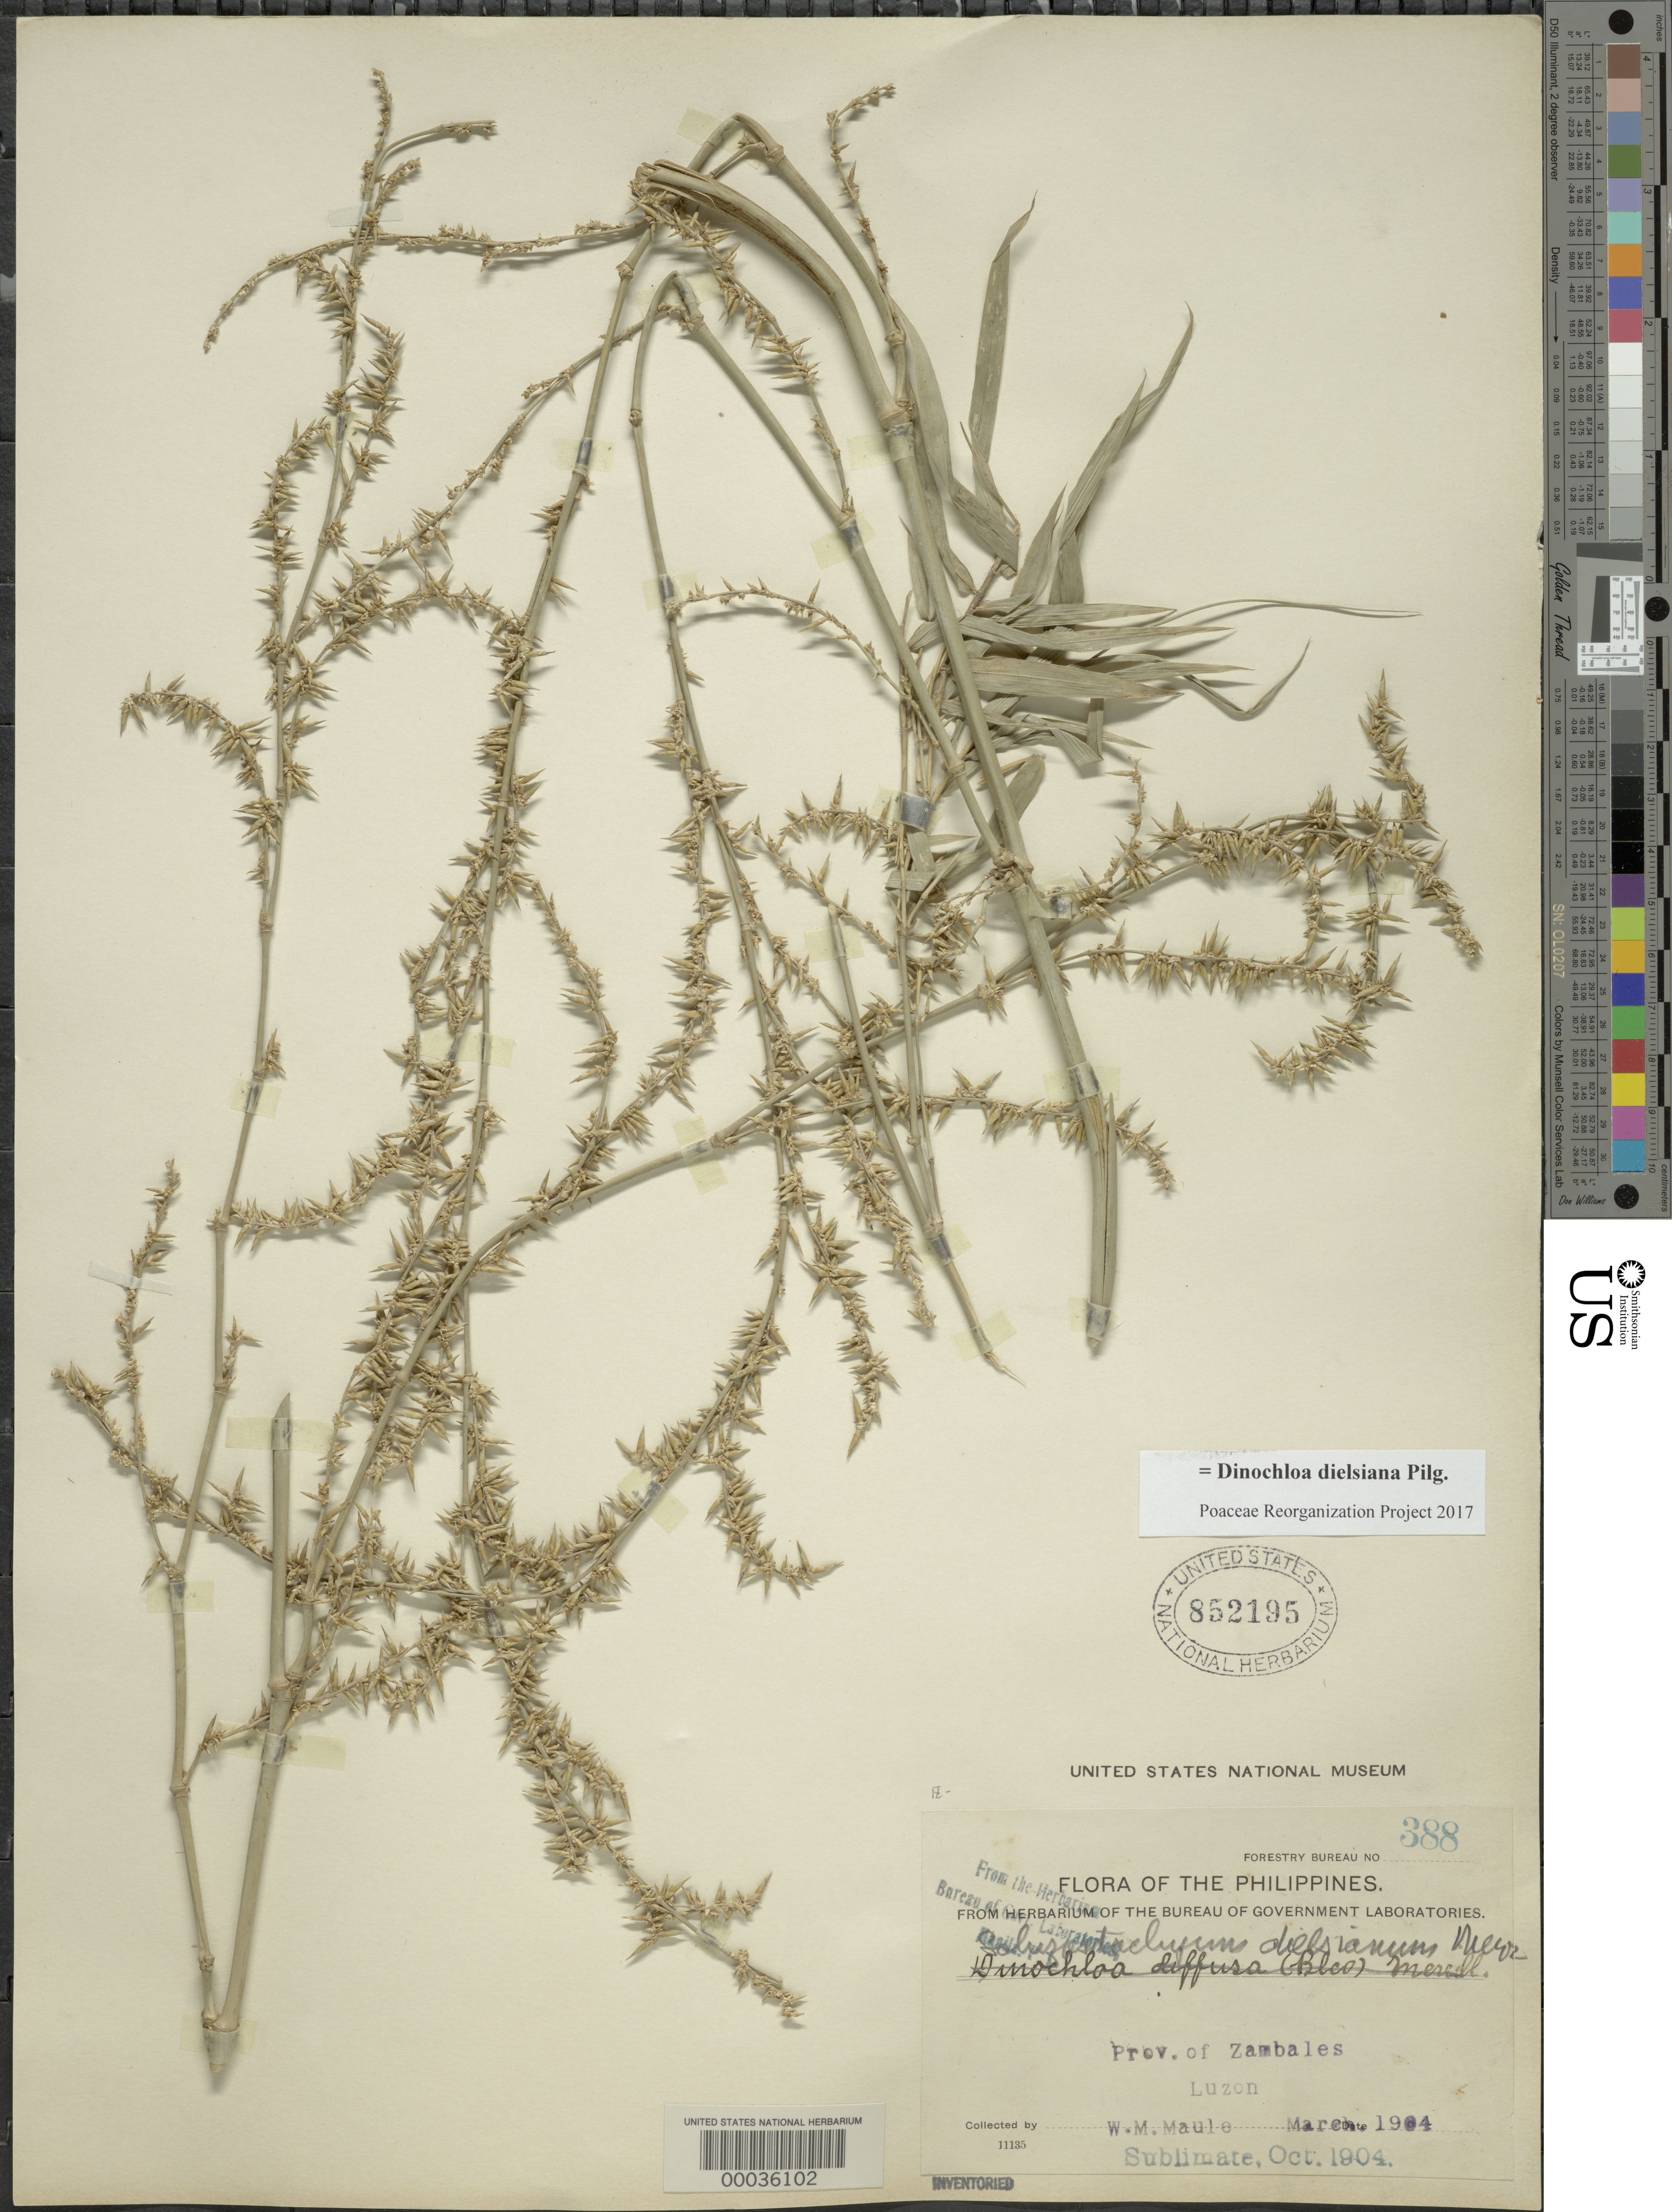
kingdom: Plantae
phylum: Tracheophyta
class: Liliopsida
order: Poales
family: Poaceae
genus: Dinochloa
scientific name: Dinochloa dielsiana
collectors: W. Maule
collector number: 388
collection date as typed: Mar 1904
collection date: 1904-03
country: Philippines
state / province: Central Luzon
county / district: Zambales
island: Luzon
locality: Prov. of Zambales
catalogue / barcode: US 852195